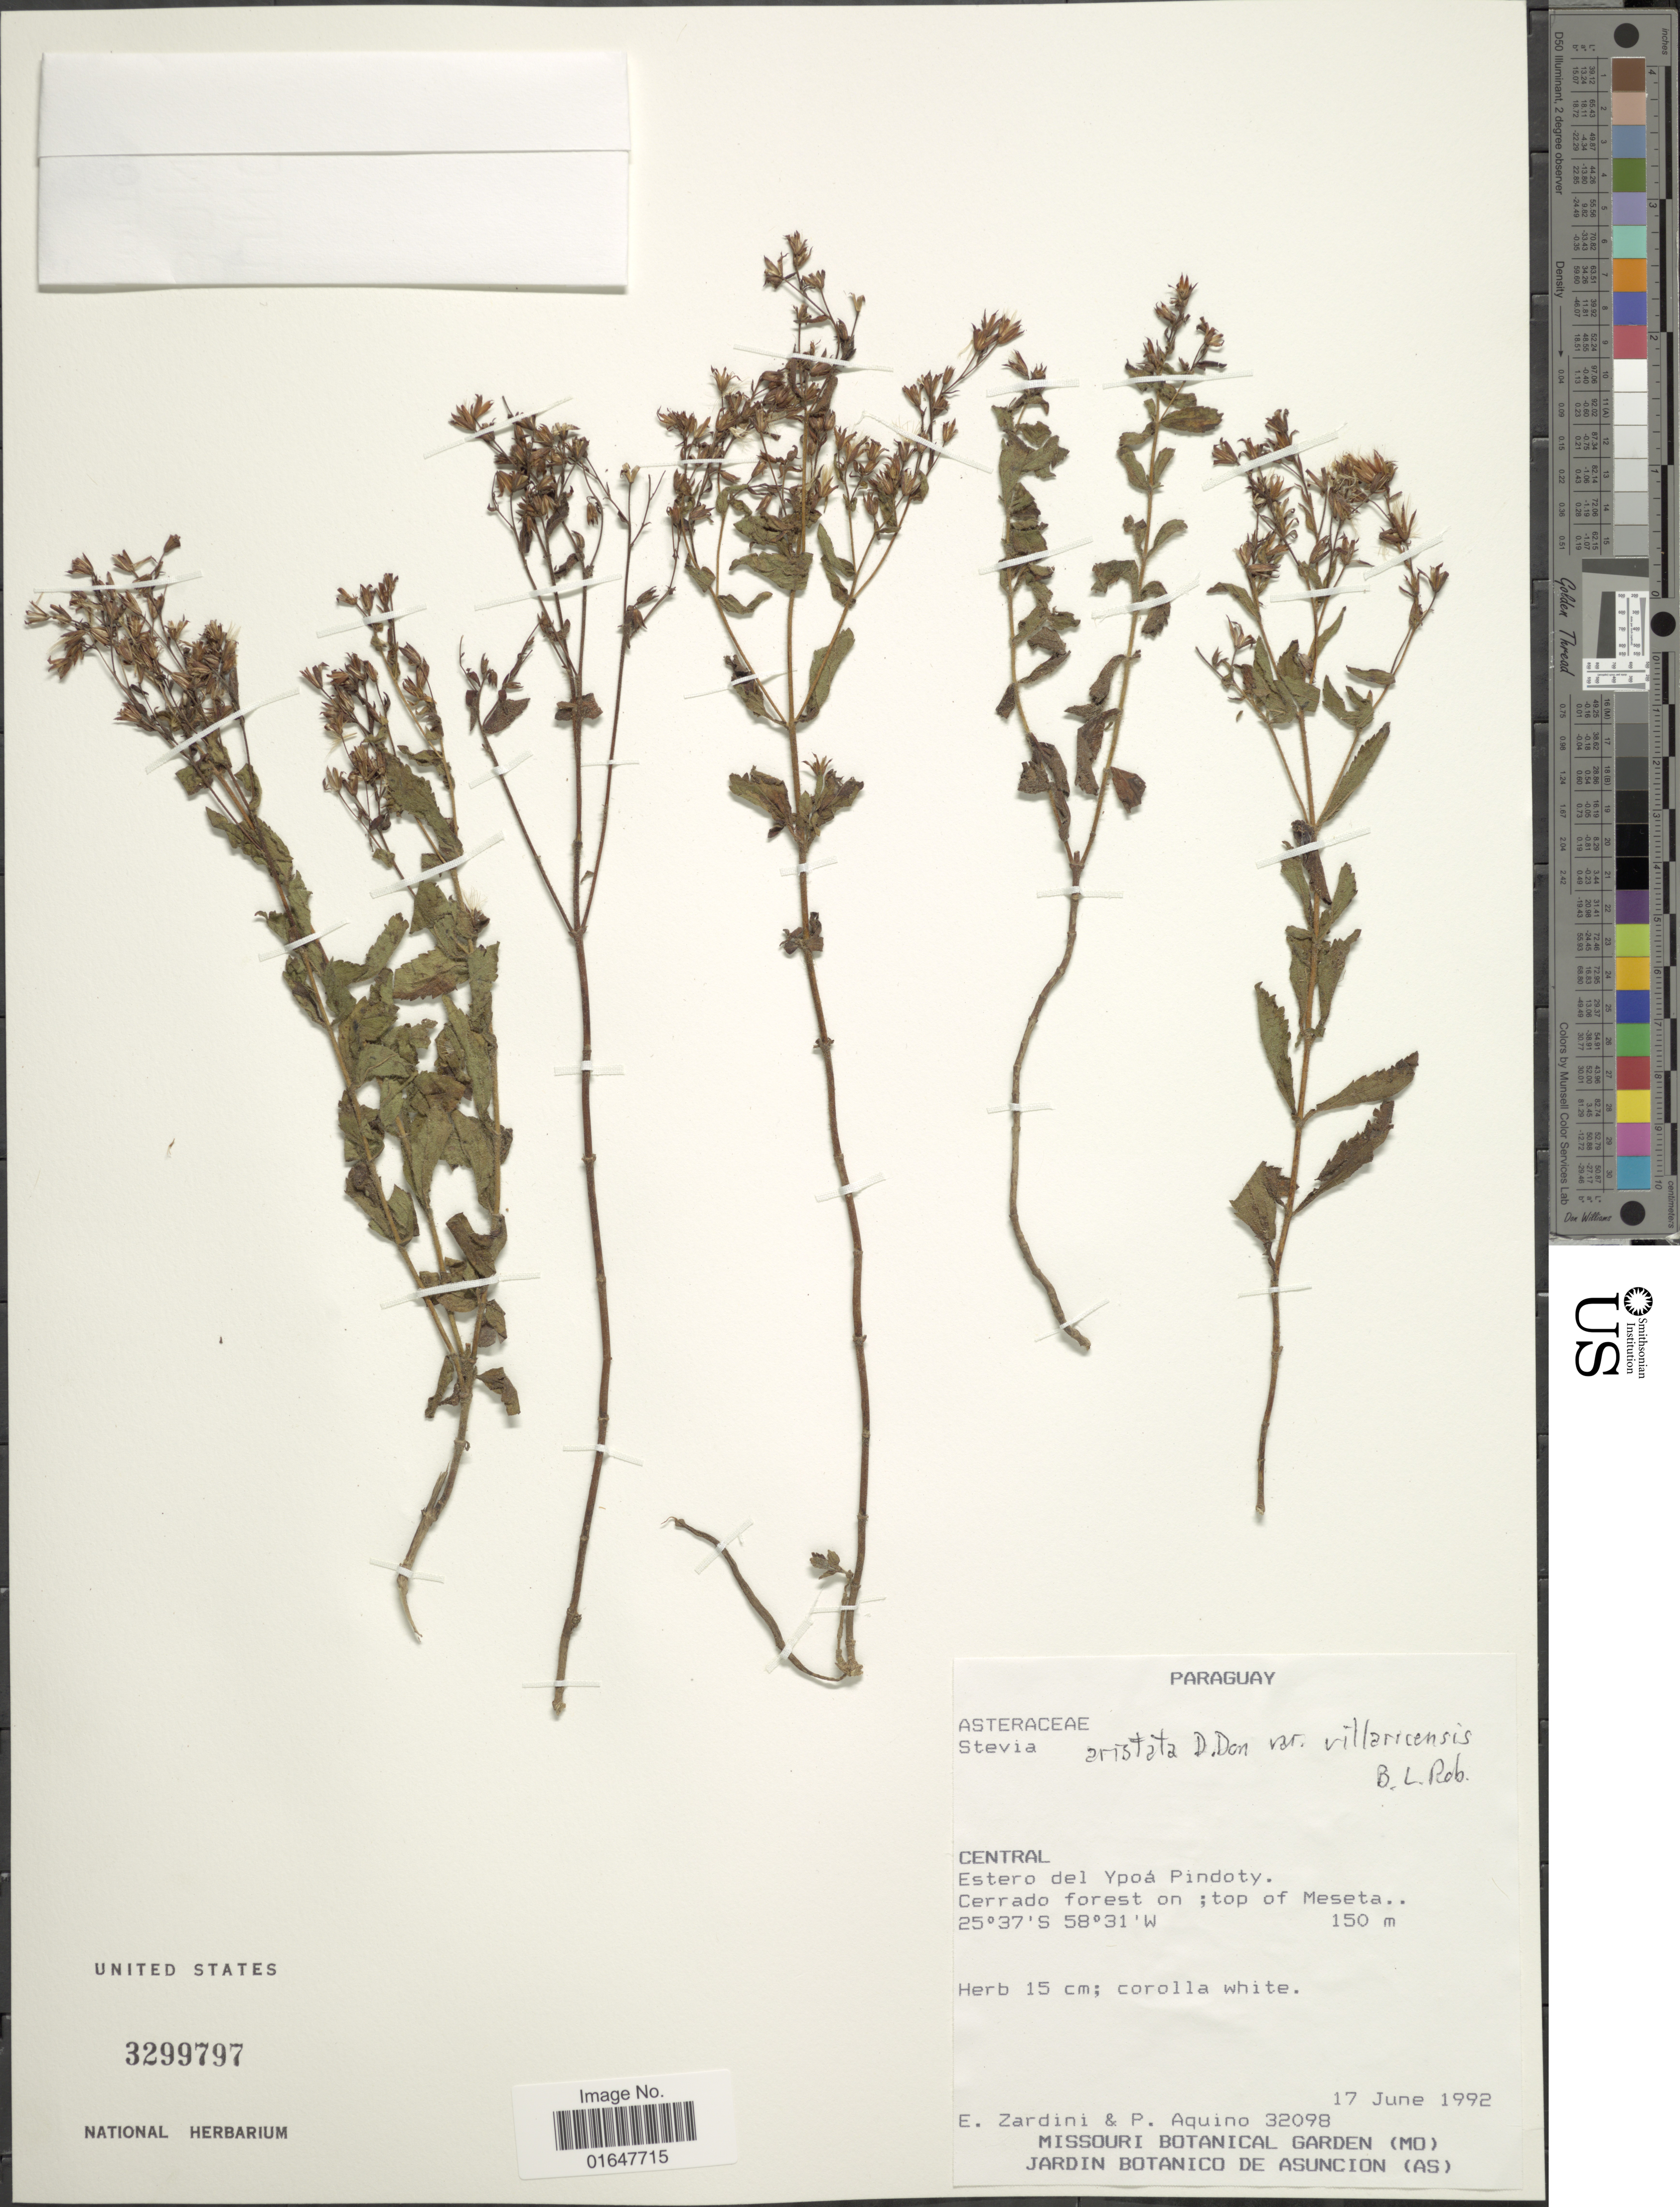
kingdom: Plantae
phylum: Tracheophyta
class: Magnoliopsida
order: Asterales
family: Asteraceae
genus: Stevia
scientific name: Stevia aristata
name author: D. Don ex Hook. & Arn.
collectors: E. M. Zardini & P. Aquino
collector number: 32098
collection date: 1992-06-17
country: Paraguay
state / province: Central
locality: Estero del Ypoa, Lomas Valentinas, on top of Meseta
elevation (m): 150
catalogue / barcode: US 3299797